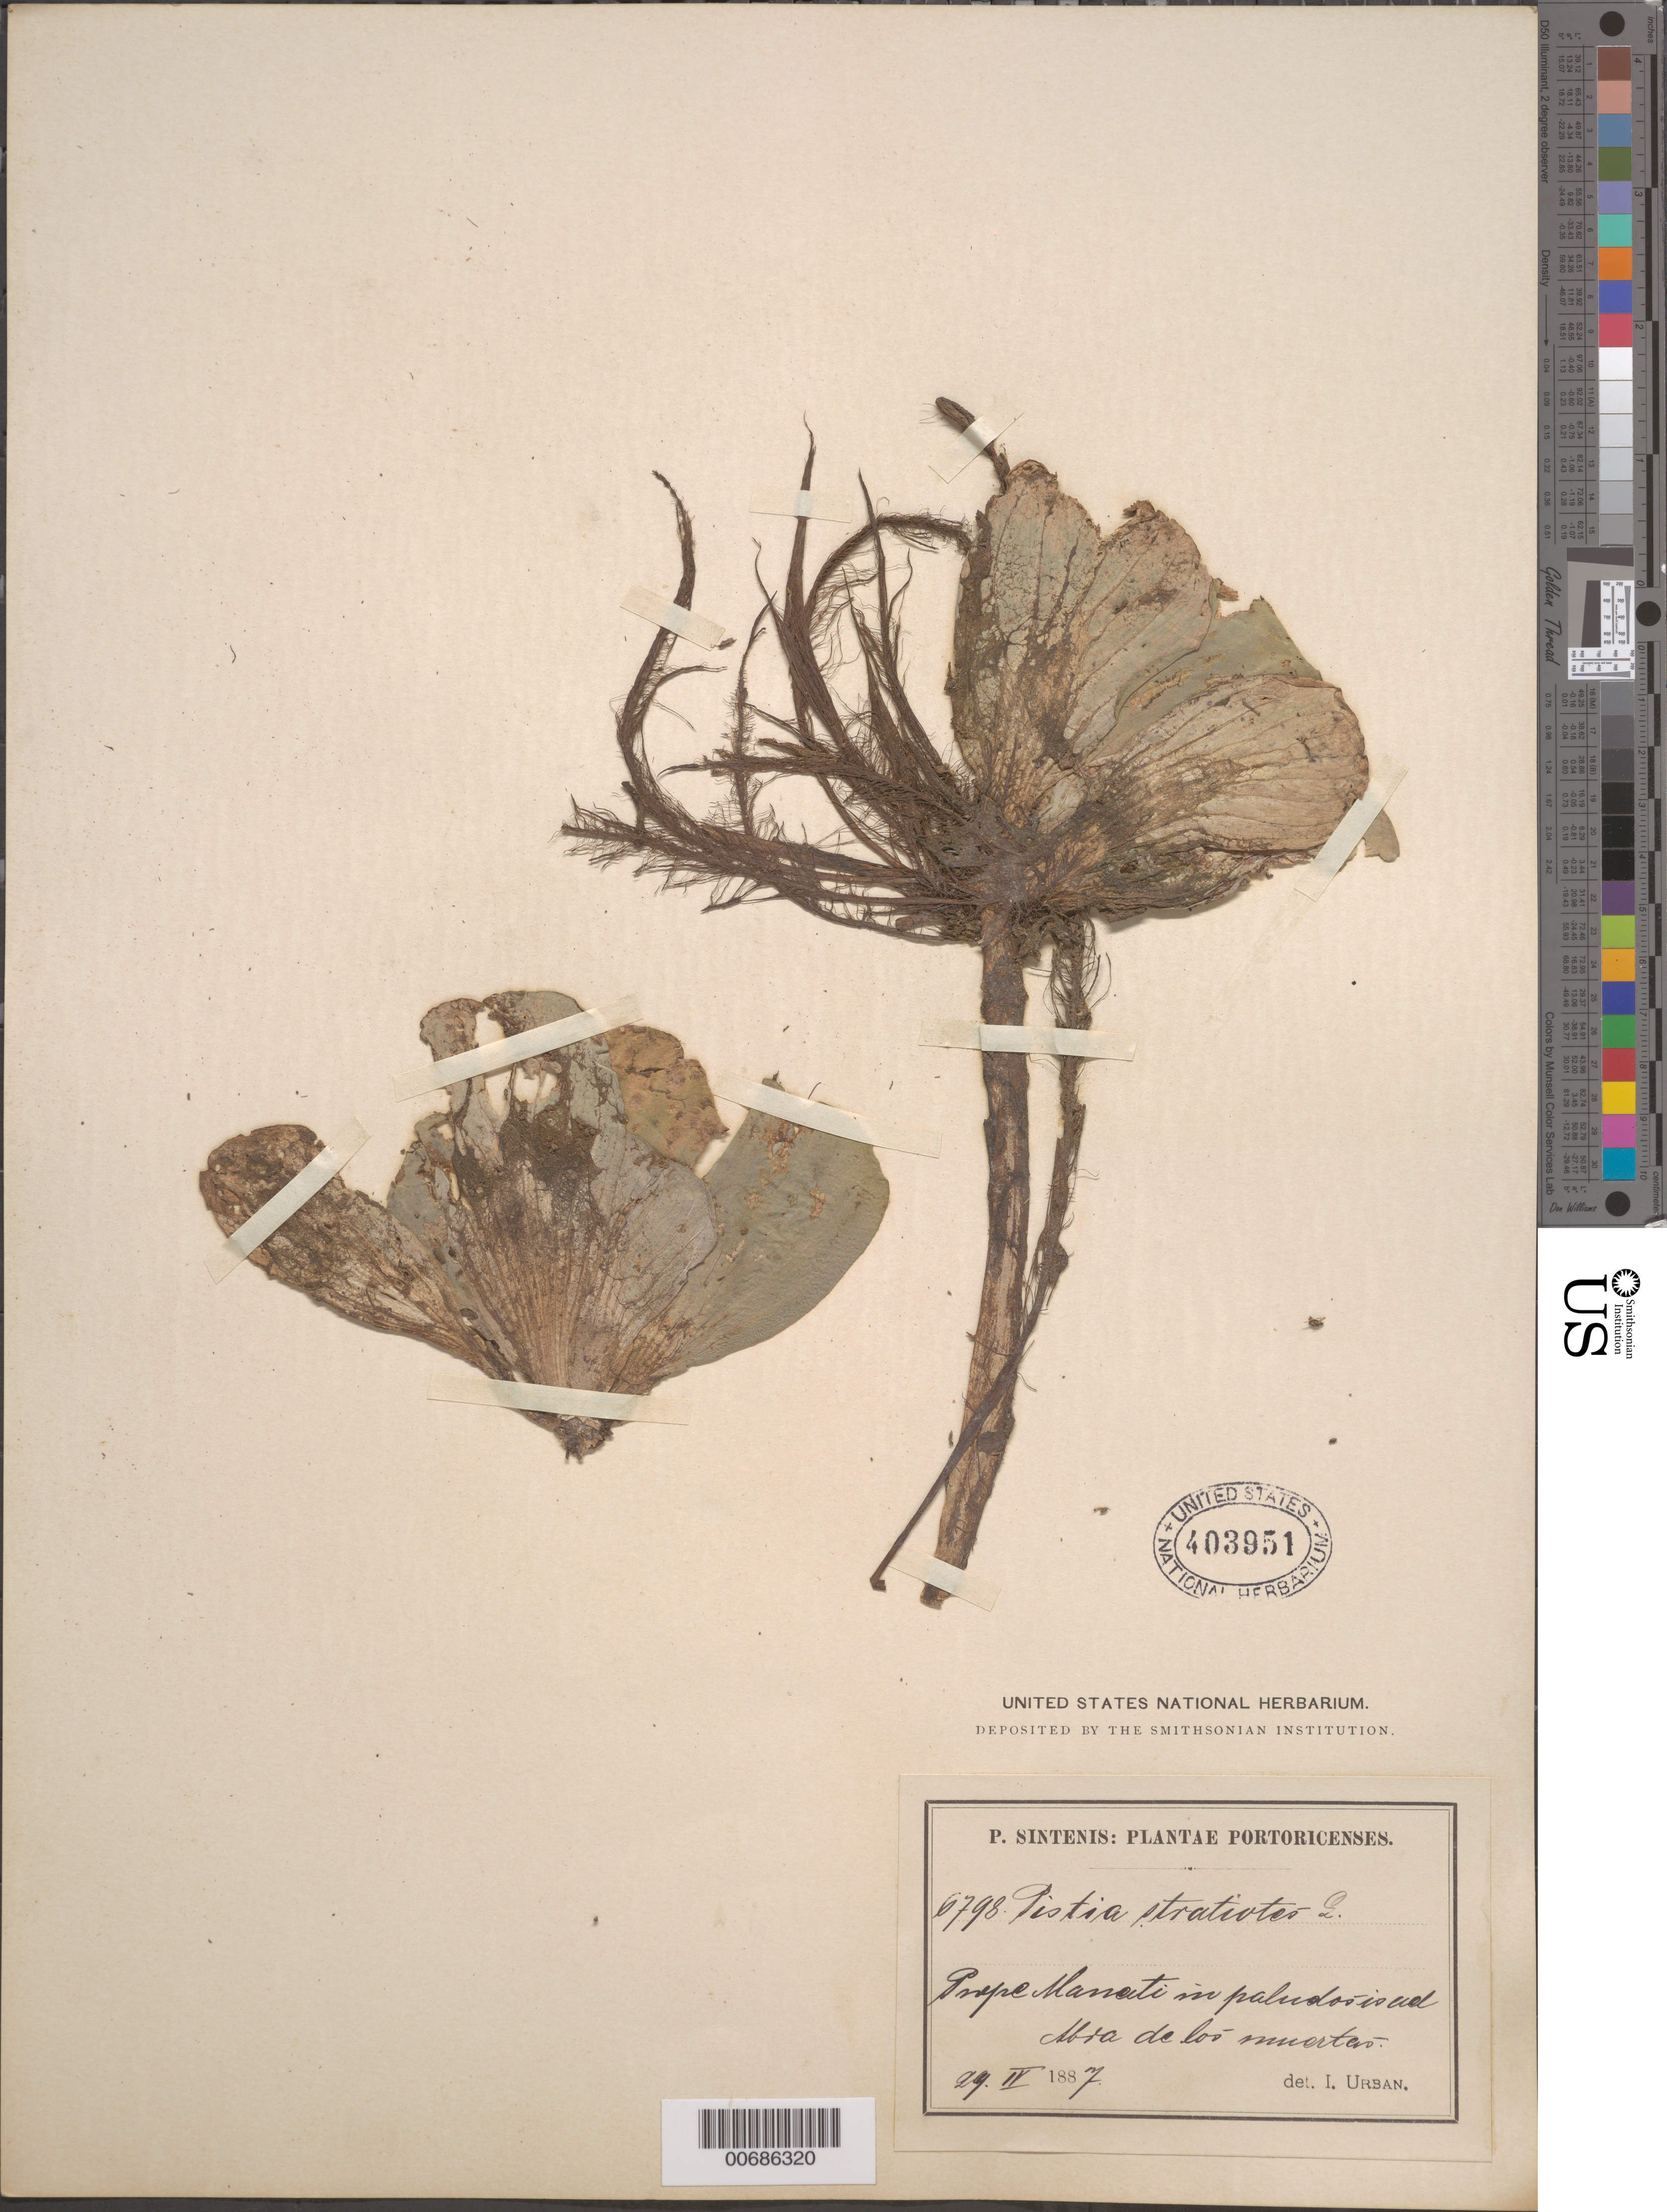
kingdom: Plantae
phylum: Tracheophyta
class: Liliopsida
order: Alismatales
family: Araceae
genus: Pistia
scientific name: Pistia stratiotes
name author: L.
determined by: Urban, Ignatz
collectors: P. Sintenis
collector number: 6798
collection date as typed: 29 Mar 1887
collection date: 1887-03-29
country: Puerto Rico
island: Greater Antilles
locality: Prope Manati in paludosisad cabia de los muertos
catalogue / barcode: US 403951